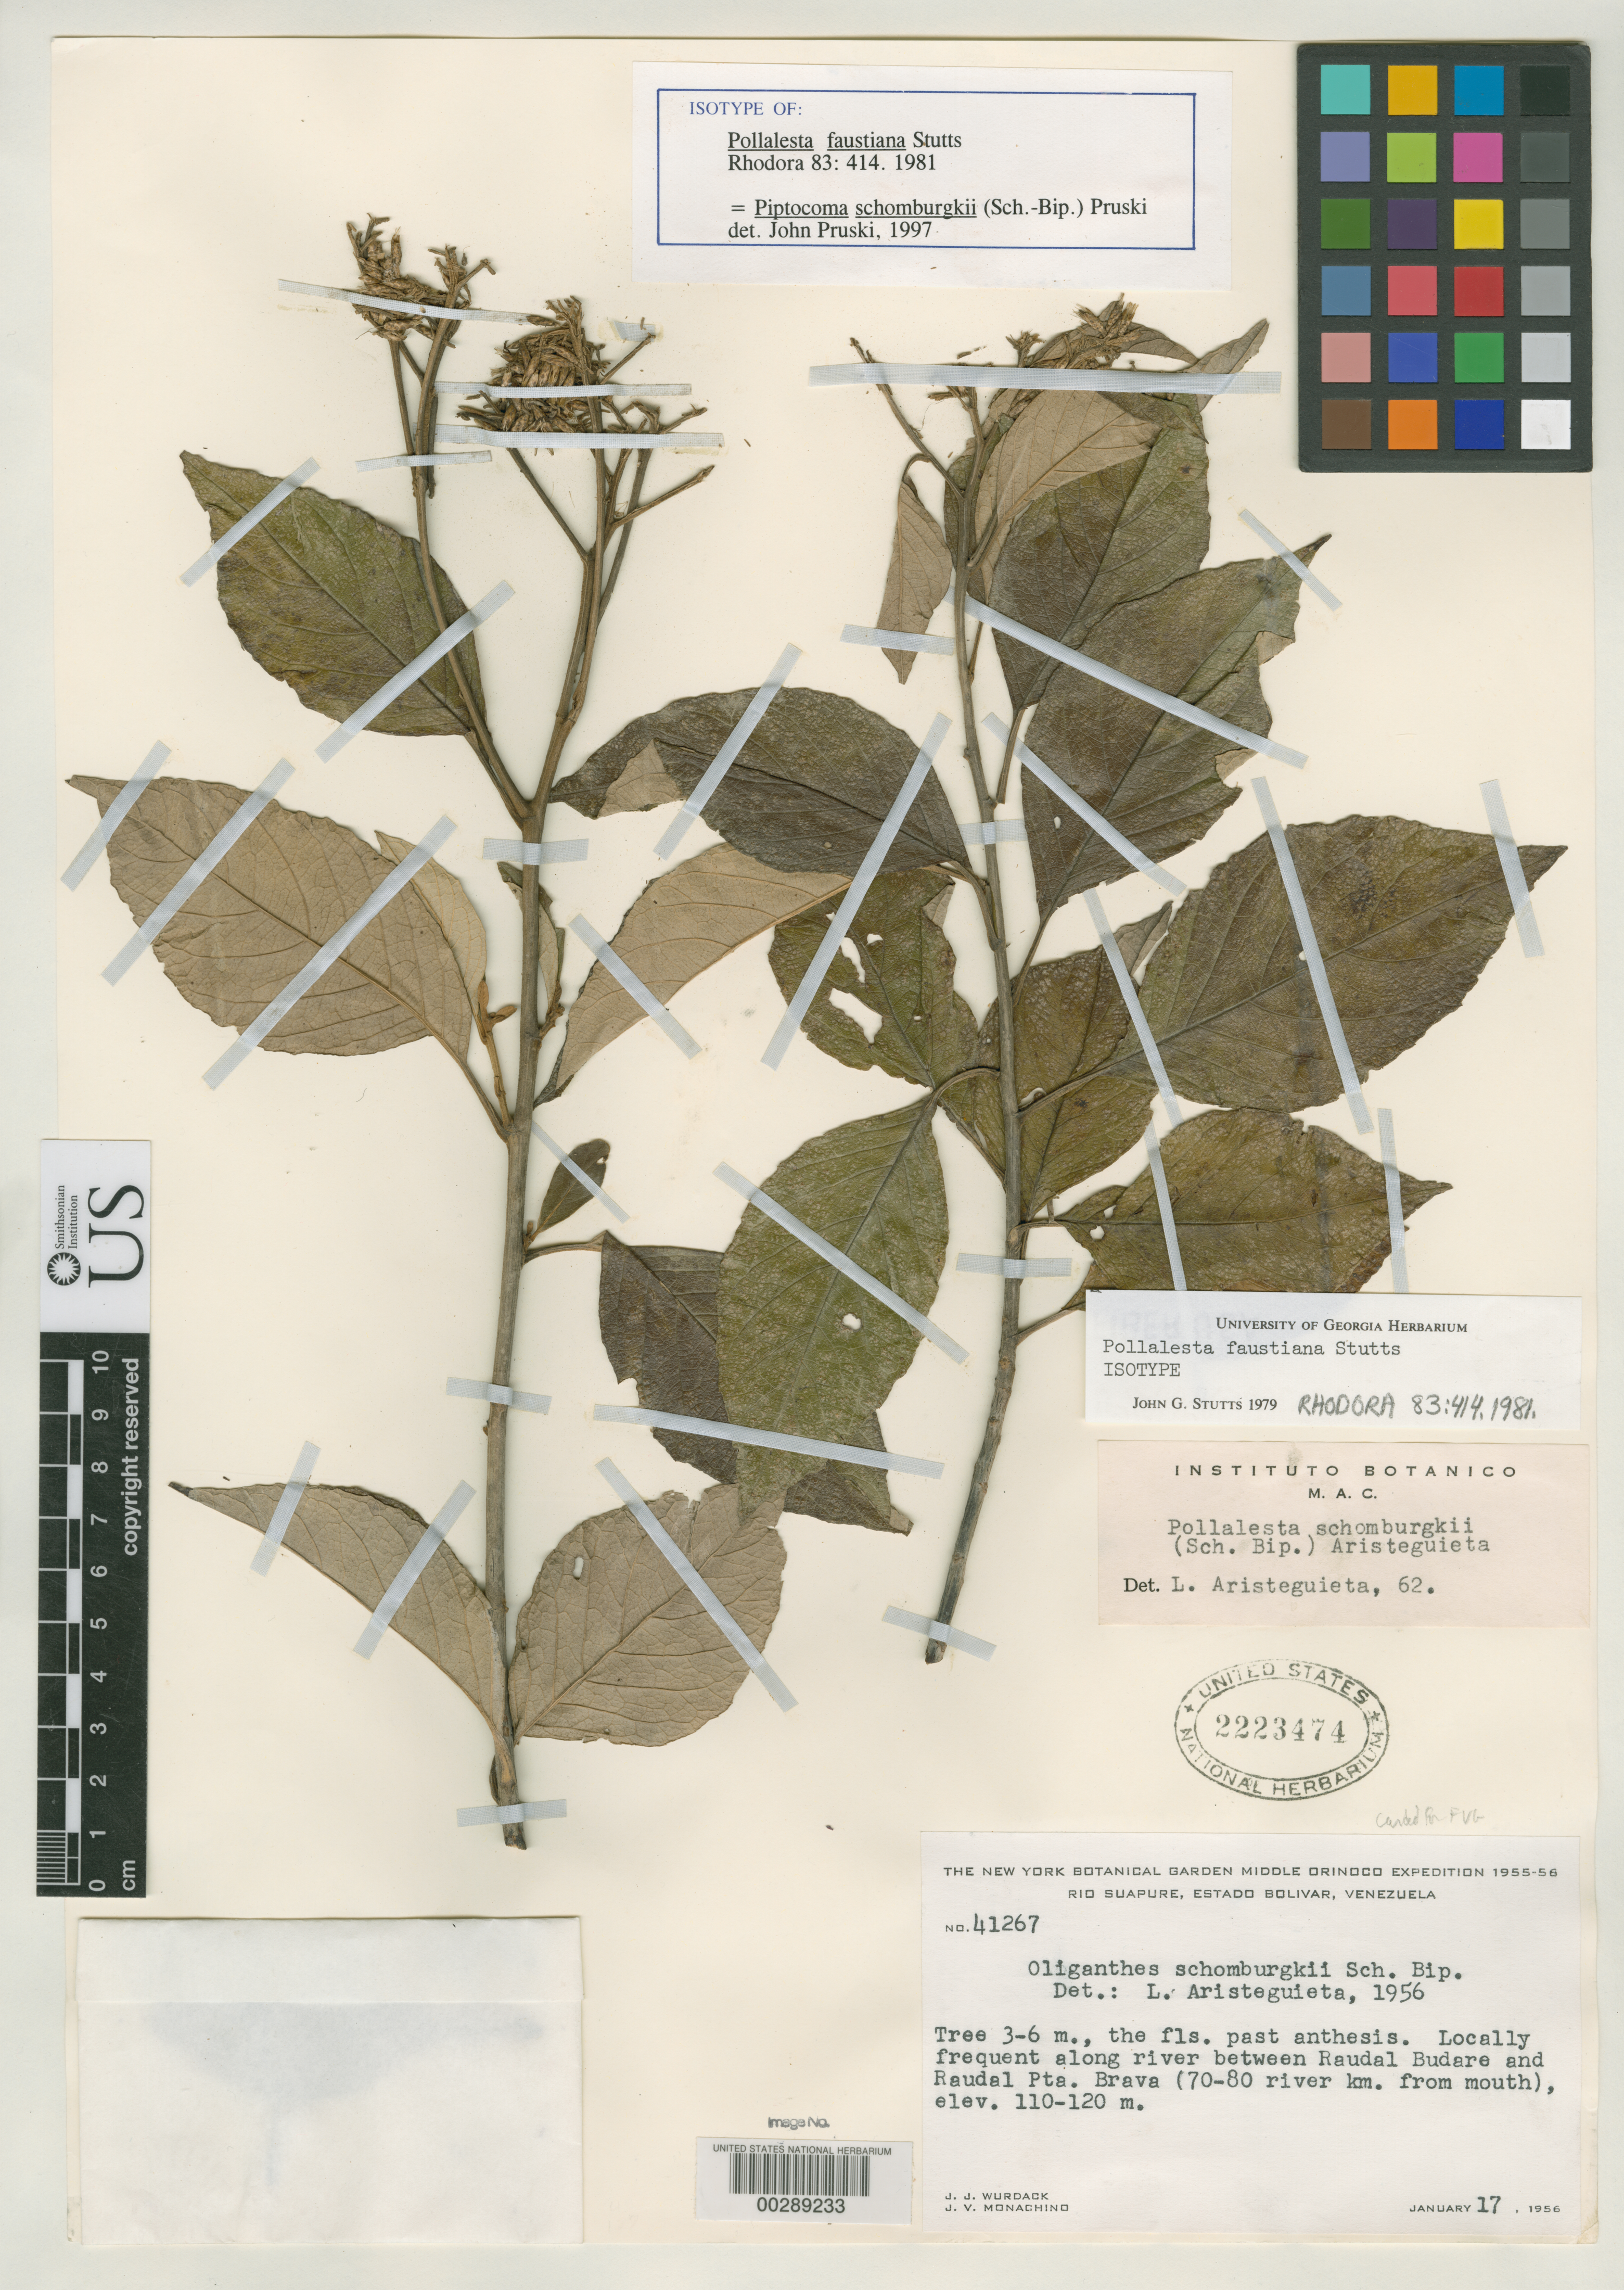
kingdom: Plantae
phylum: Tracheophyta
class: Magnoliopsida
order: Asterales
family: Asteraceae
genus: Pollalesta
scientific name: Pollalesta faustiana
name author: Stutts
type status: Isotype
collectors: J. J. Wurdack & J. V. Monachino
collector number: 41267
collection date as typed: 17 Jan 1956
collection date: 1956-01-17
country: Venezuela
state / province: Bolivar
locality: Rio Suapure, along river between Raudal Budare and Raudal Pt. Brava, 70-80 river km from mouth.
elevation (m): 110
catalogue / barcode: US 2223474